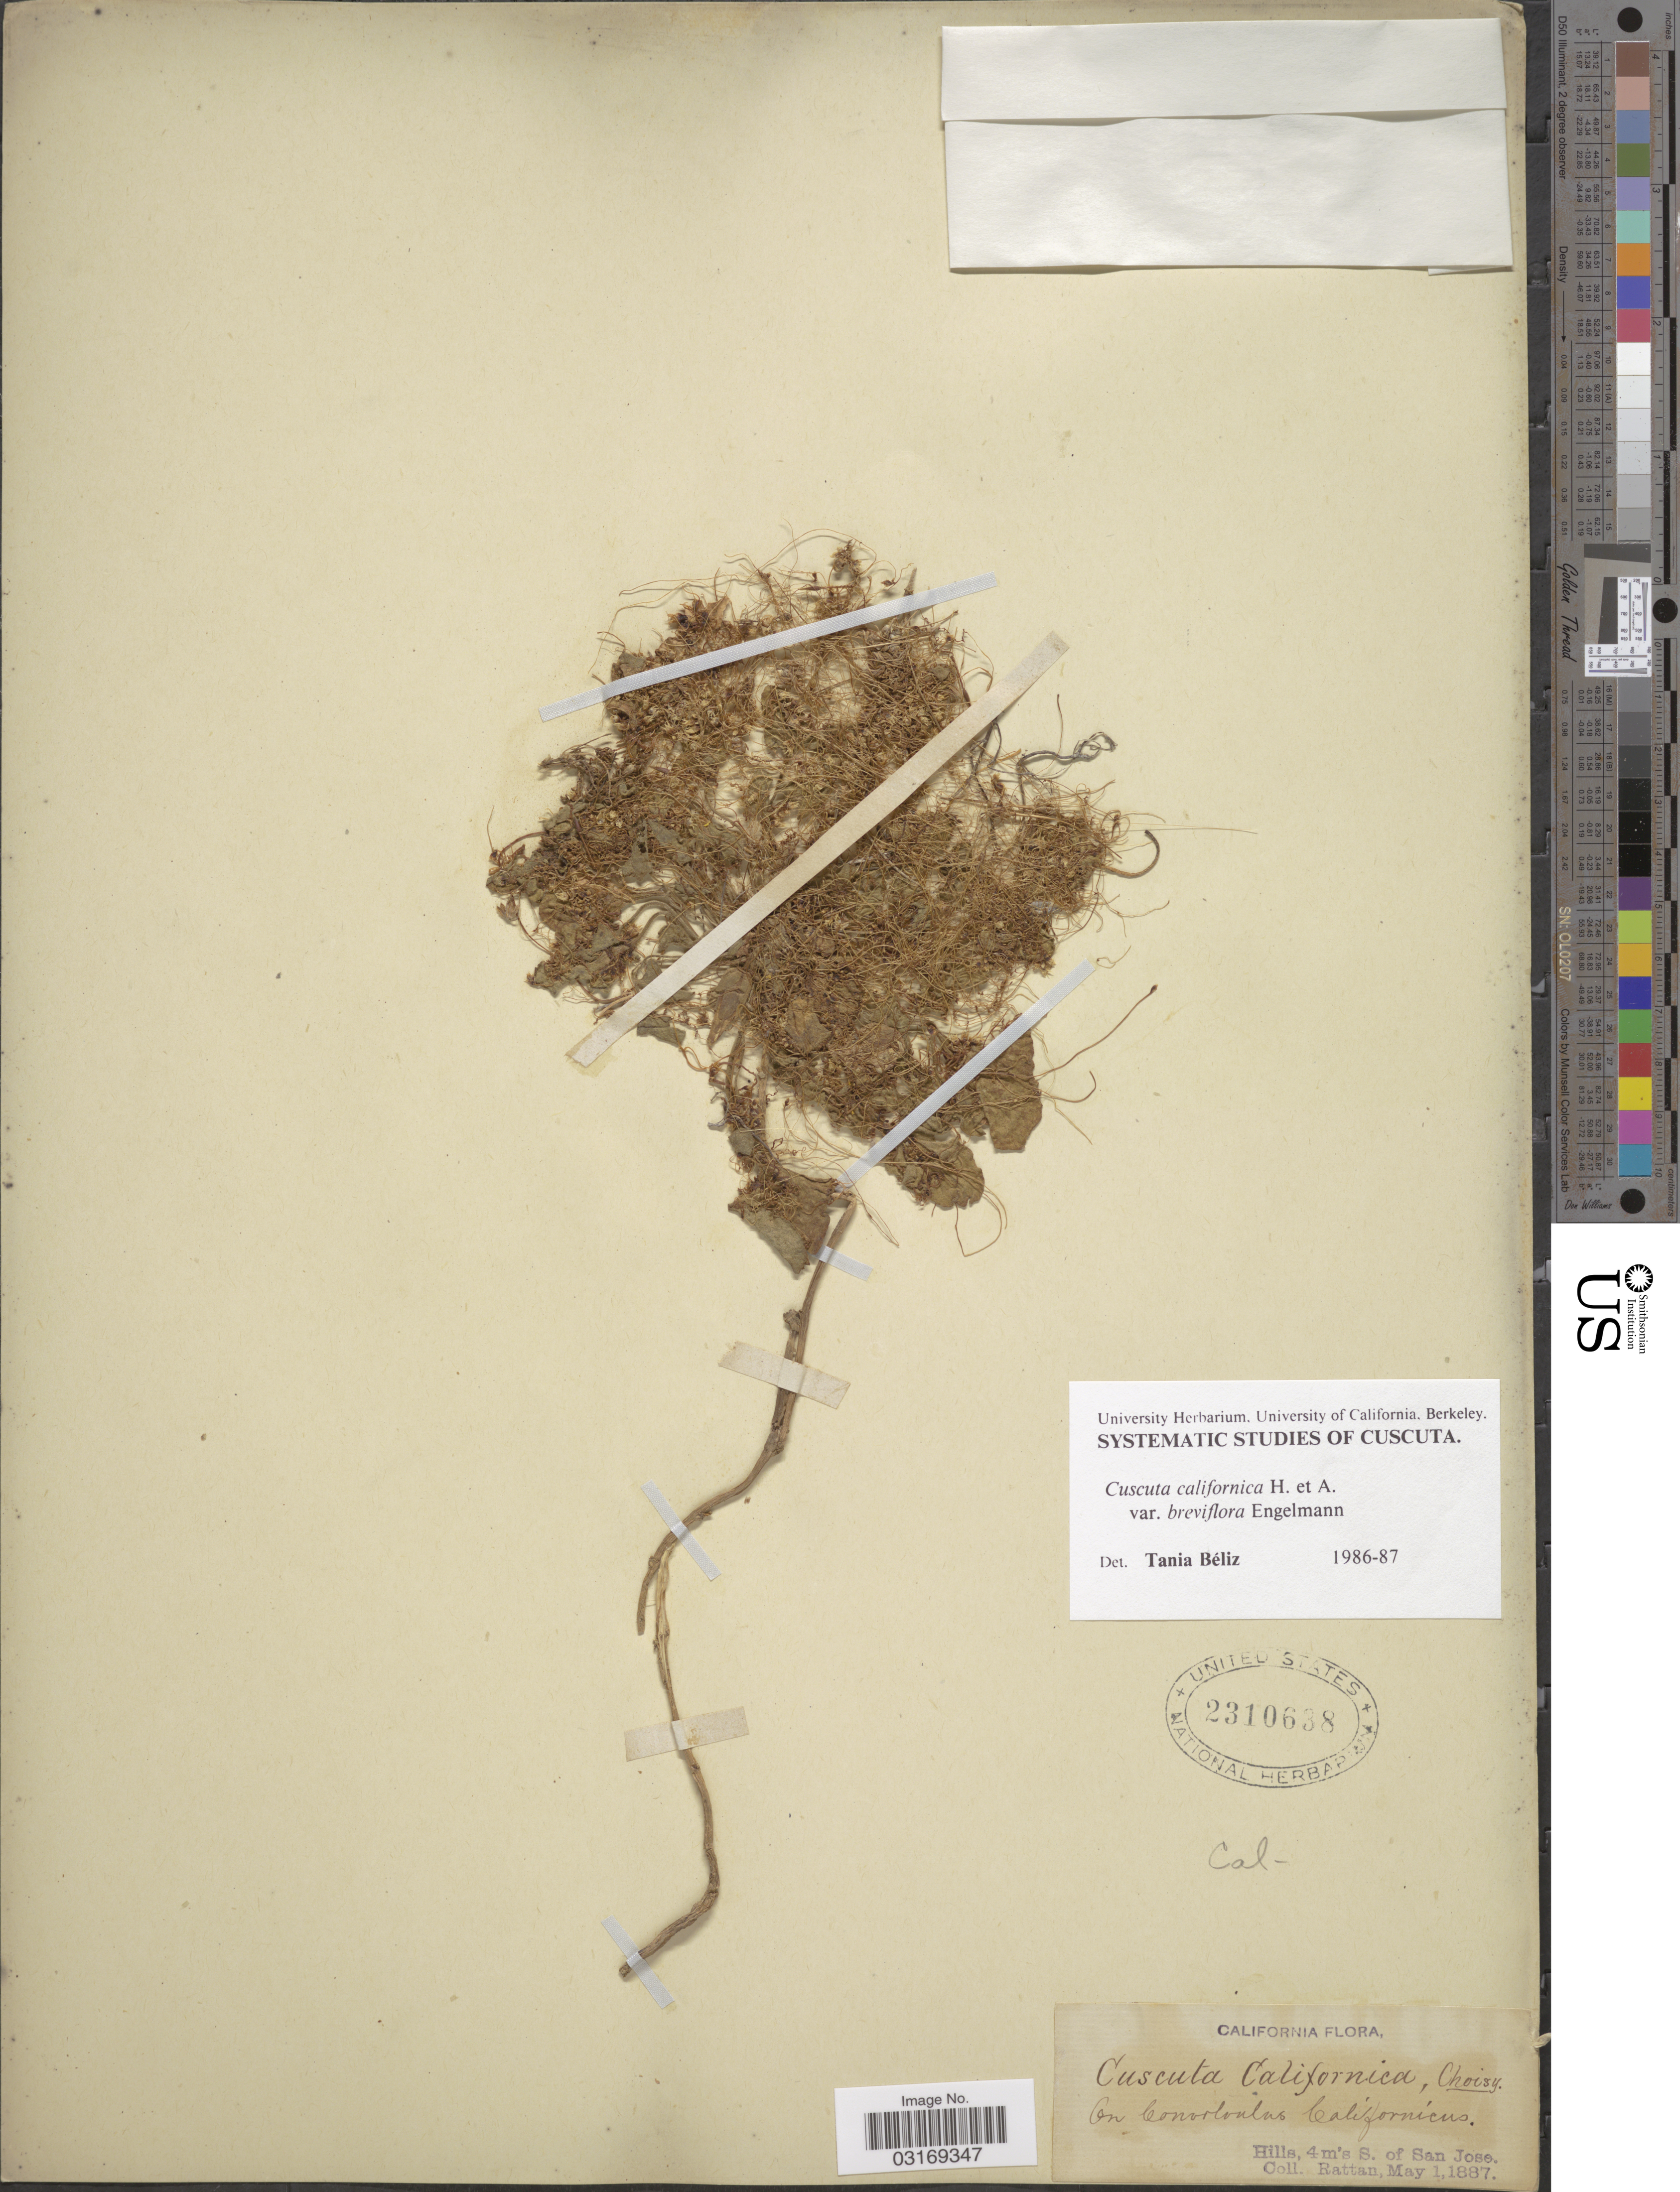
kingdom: Plantae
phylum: Tracheophyta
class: Magnoliopsida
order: Solanales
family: Convolvulaceae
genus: Cuscuta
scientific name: Cuscuta californica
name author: Hook. & Arn.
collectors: V. Rattan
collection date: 1887-05-01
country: United States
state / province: California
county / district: Santa Clara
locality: Hills, 4m'S. of San Jose.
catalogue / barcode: US 2310638